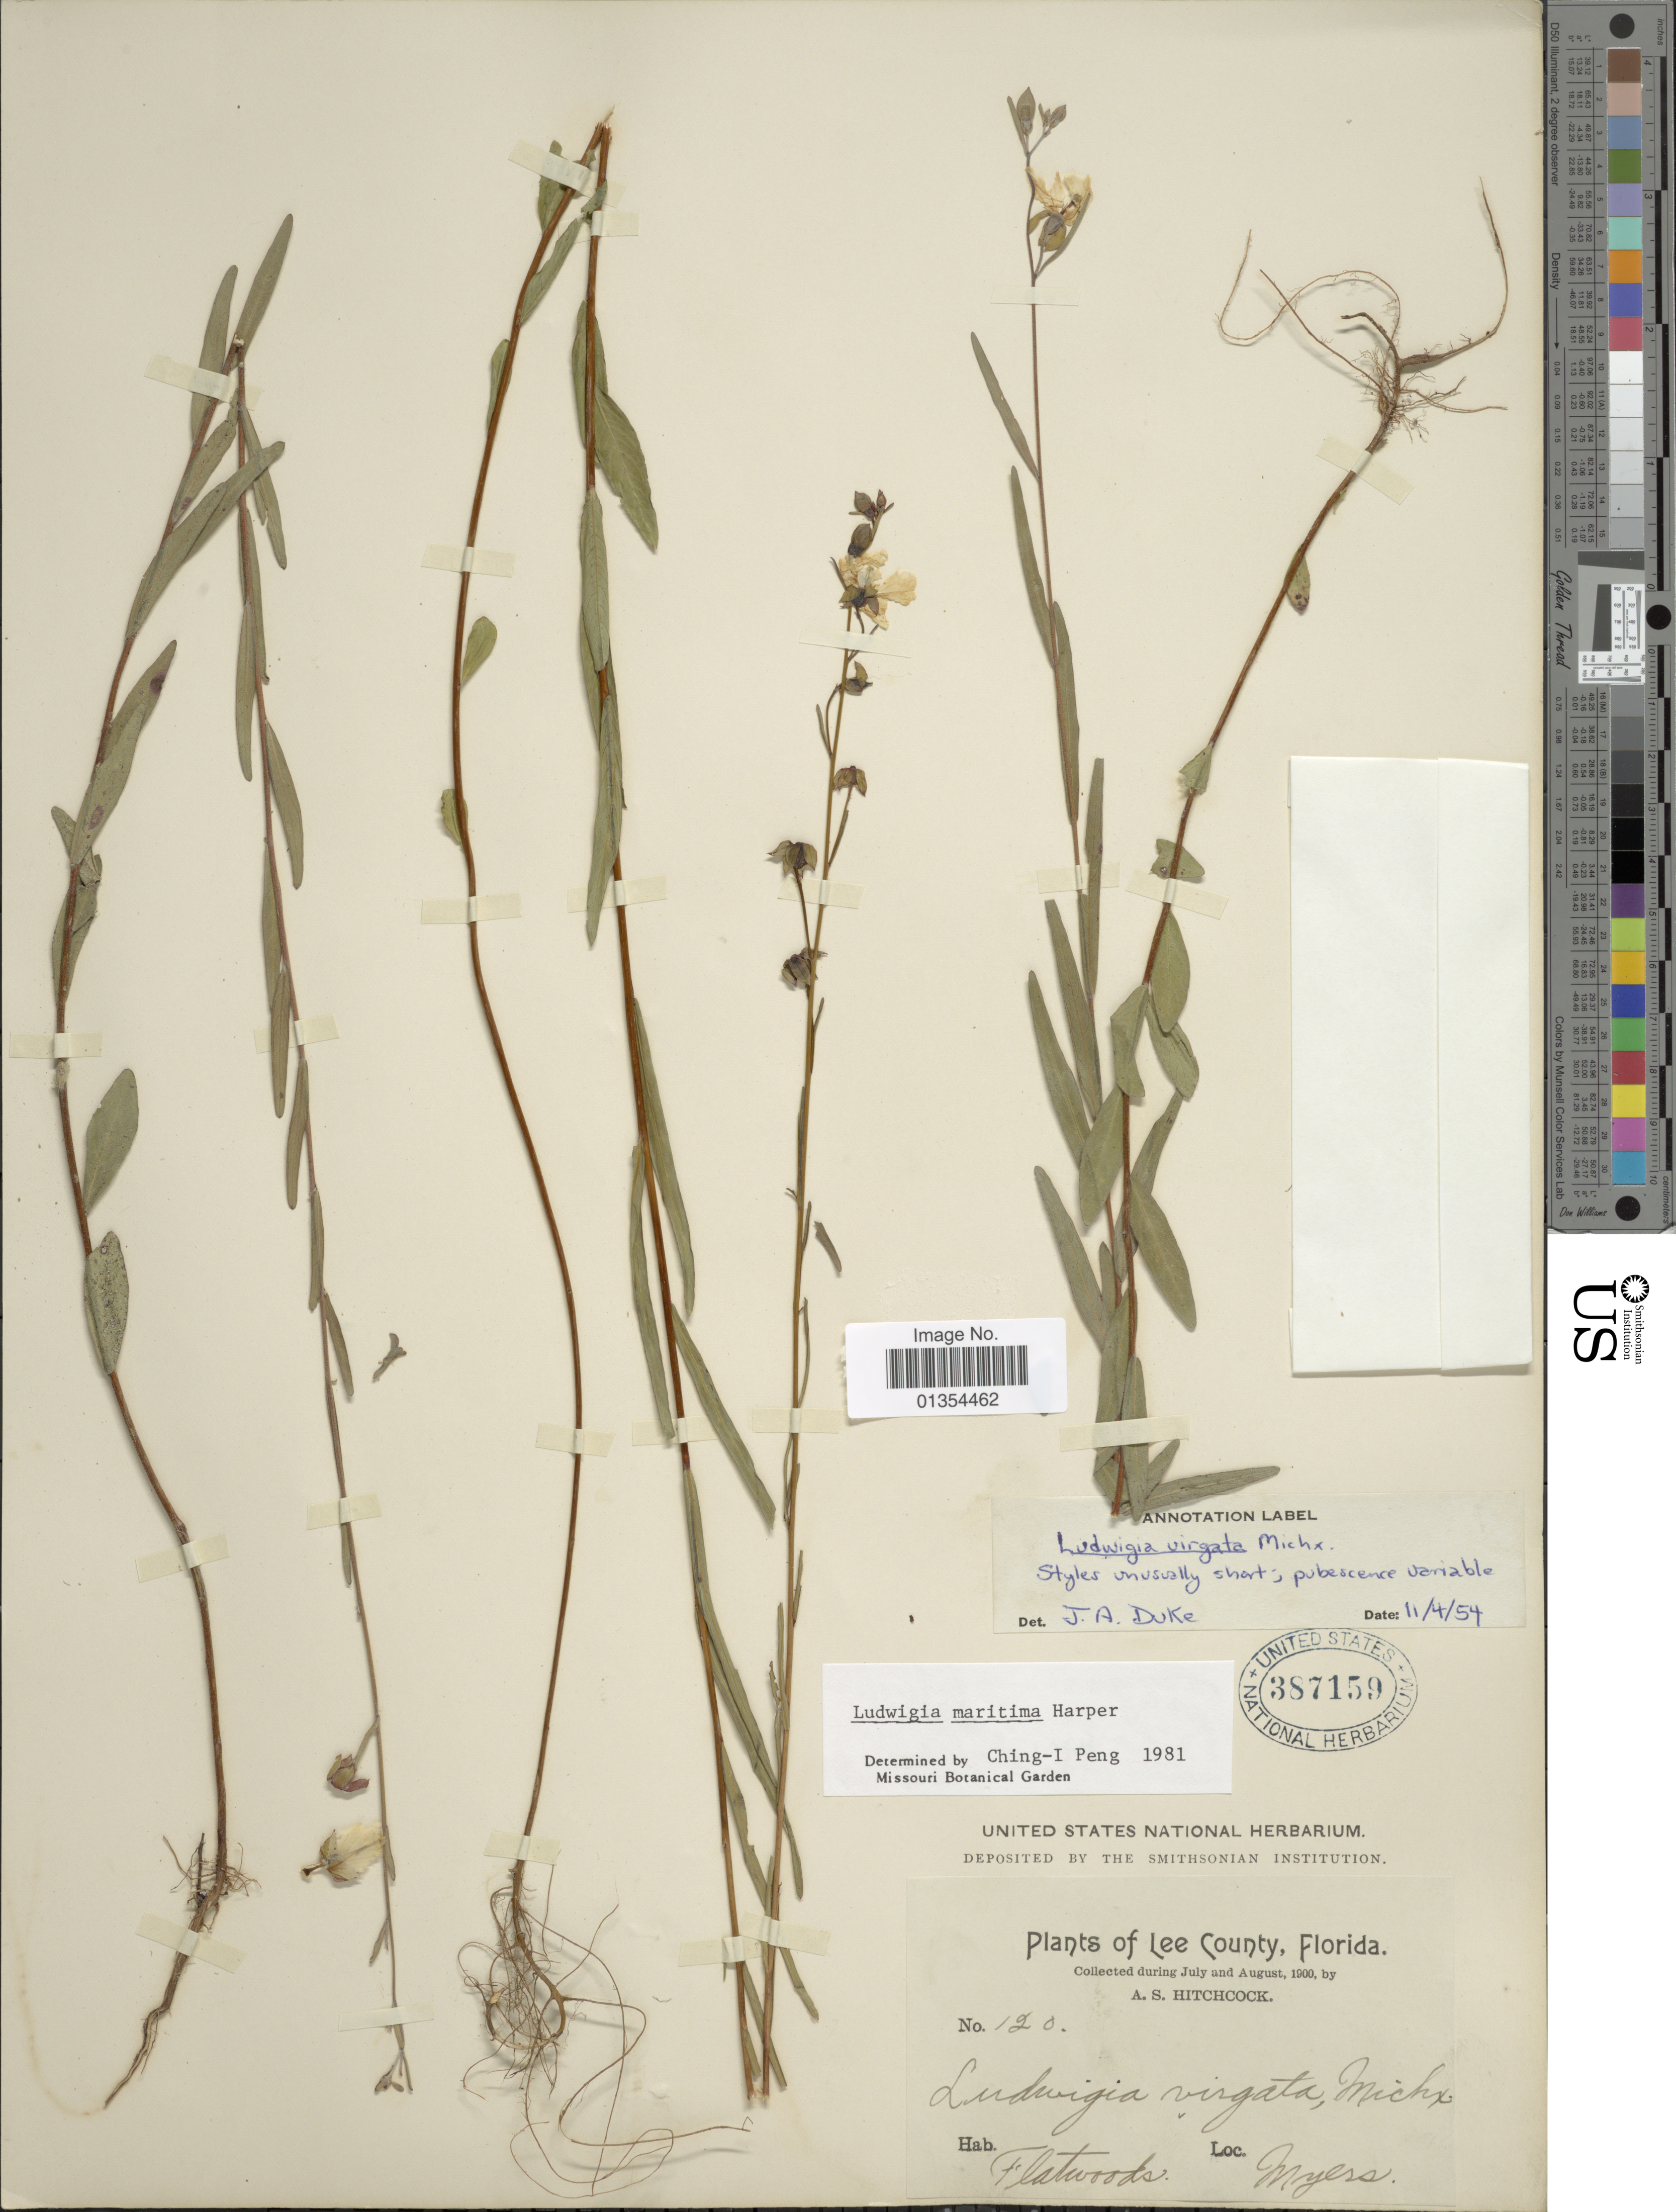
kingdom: Plantae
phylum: Tracheophyta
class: Magnoliopsida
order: Myrtales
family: Onagraceae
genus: Ludwigia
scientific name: Ludwigia maritima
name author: R.M. Harper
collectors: A. S. Hitchcock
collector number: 120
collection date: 1900-07/1900-08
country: United States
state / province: Florida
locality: Lee County, Myers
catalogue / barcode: US 387159